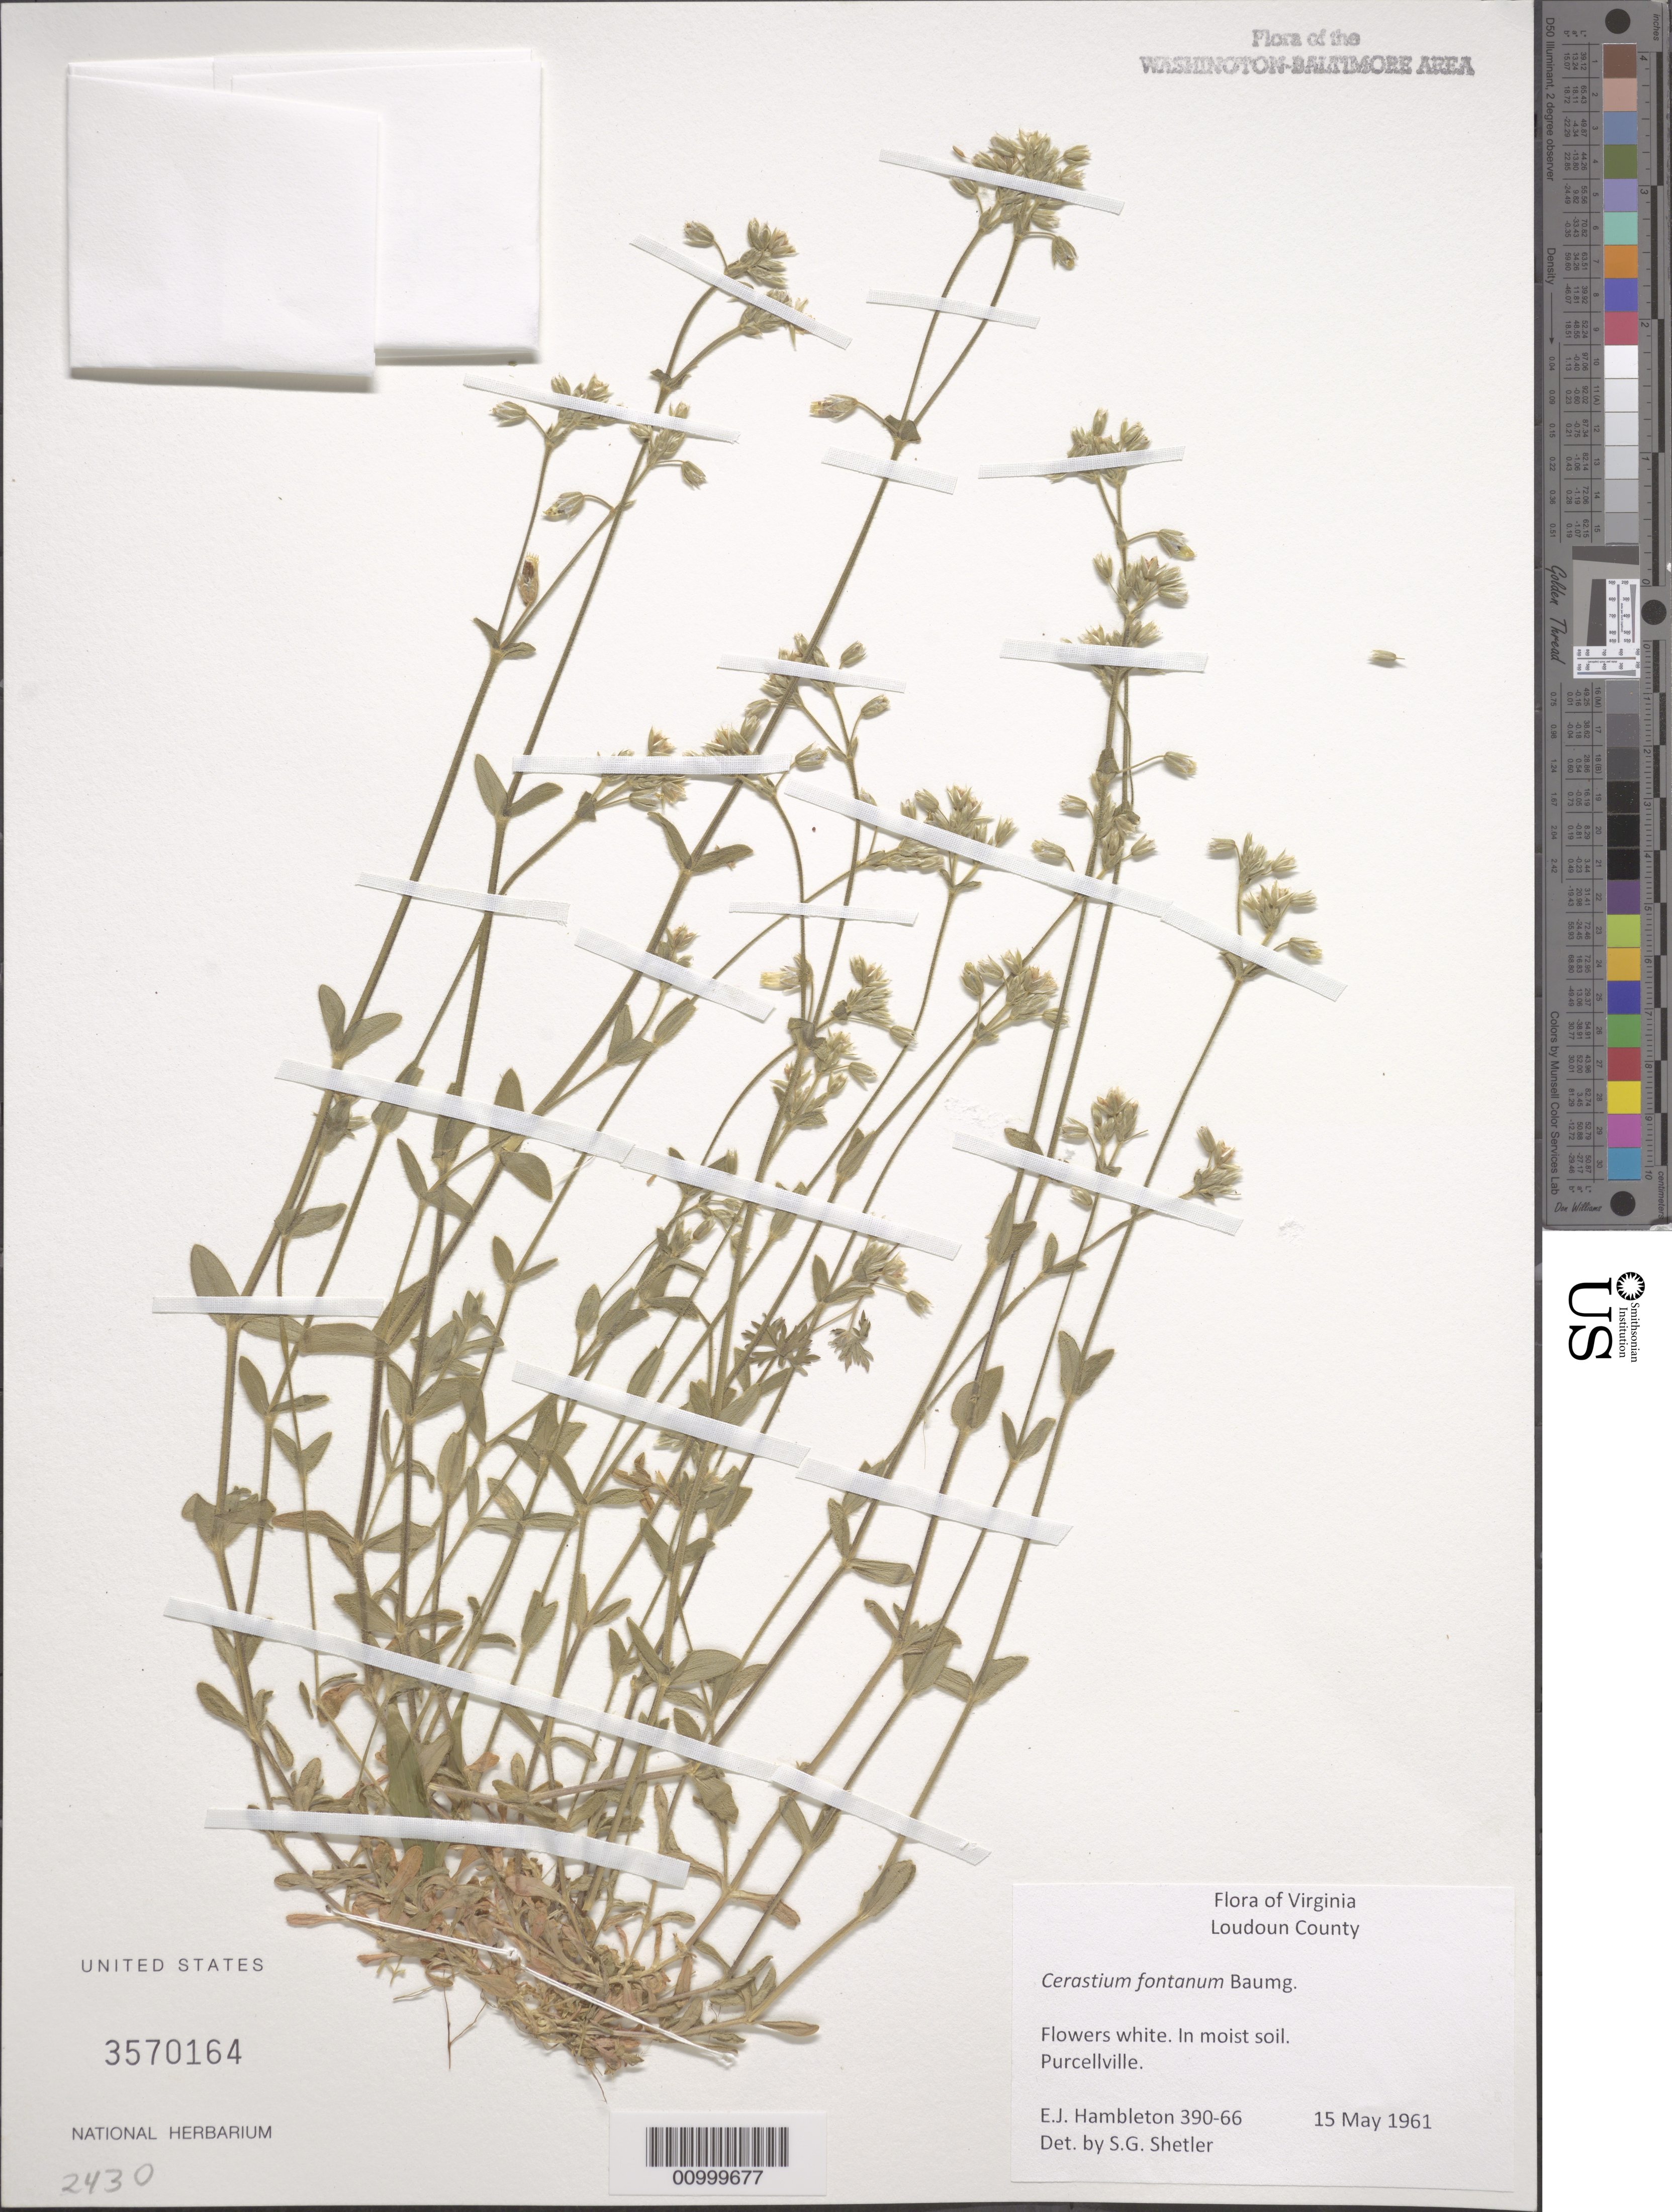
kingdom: Plantae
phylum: Tracheophyta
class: Magnoliopsida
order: Caryophyllales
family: Caryophyllaceae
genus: Cerastium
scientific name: Cerastium fontanum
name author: Baumg.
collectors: E. Hambleton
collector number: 390-66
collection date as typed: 15 May 1961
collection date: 1961-05-15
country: United States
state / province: Virginia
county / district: Loudoun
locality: Purcellville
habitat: in moist soil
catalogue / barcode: US 3570164